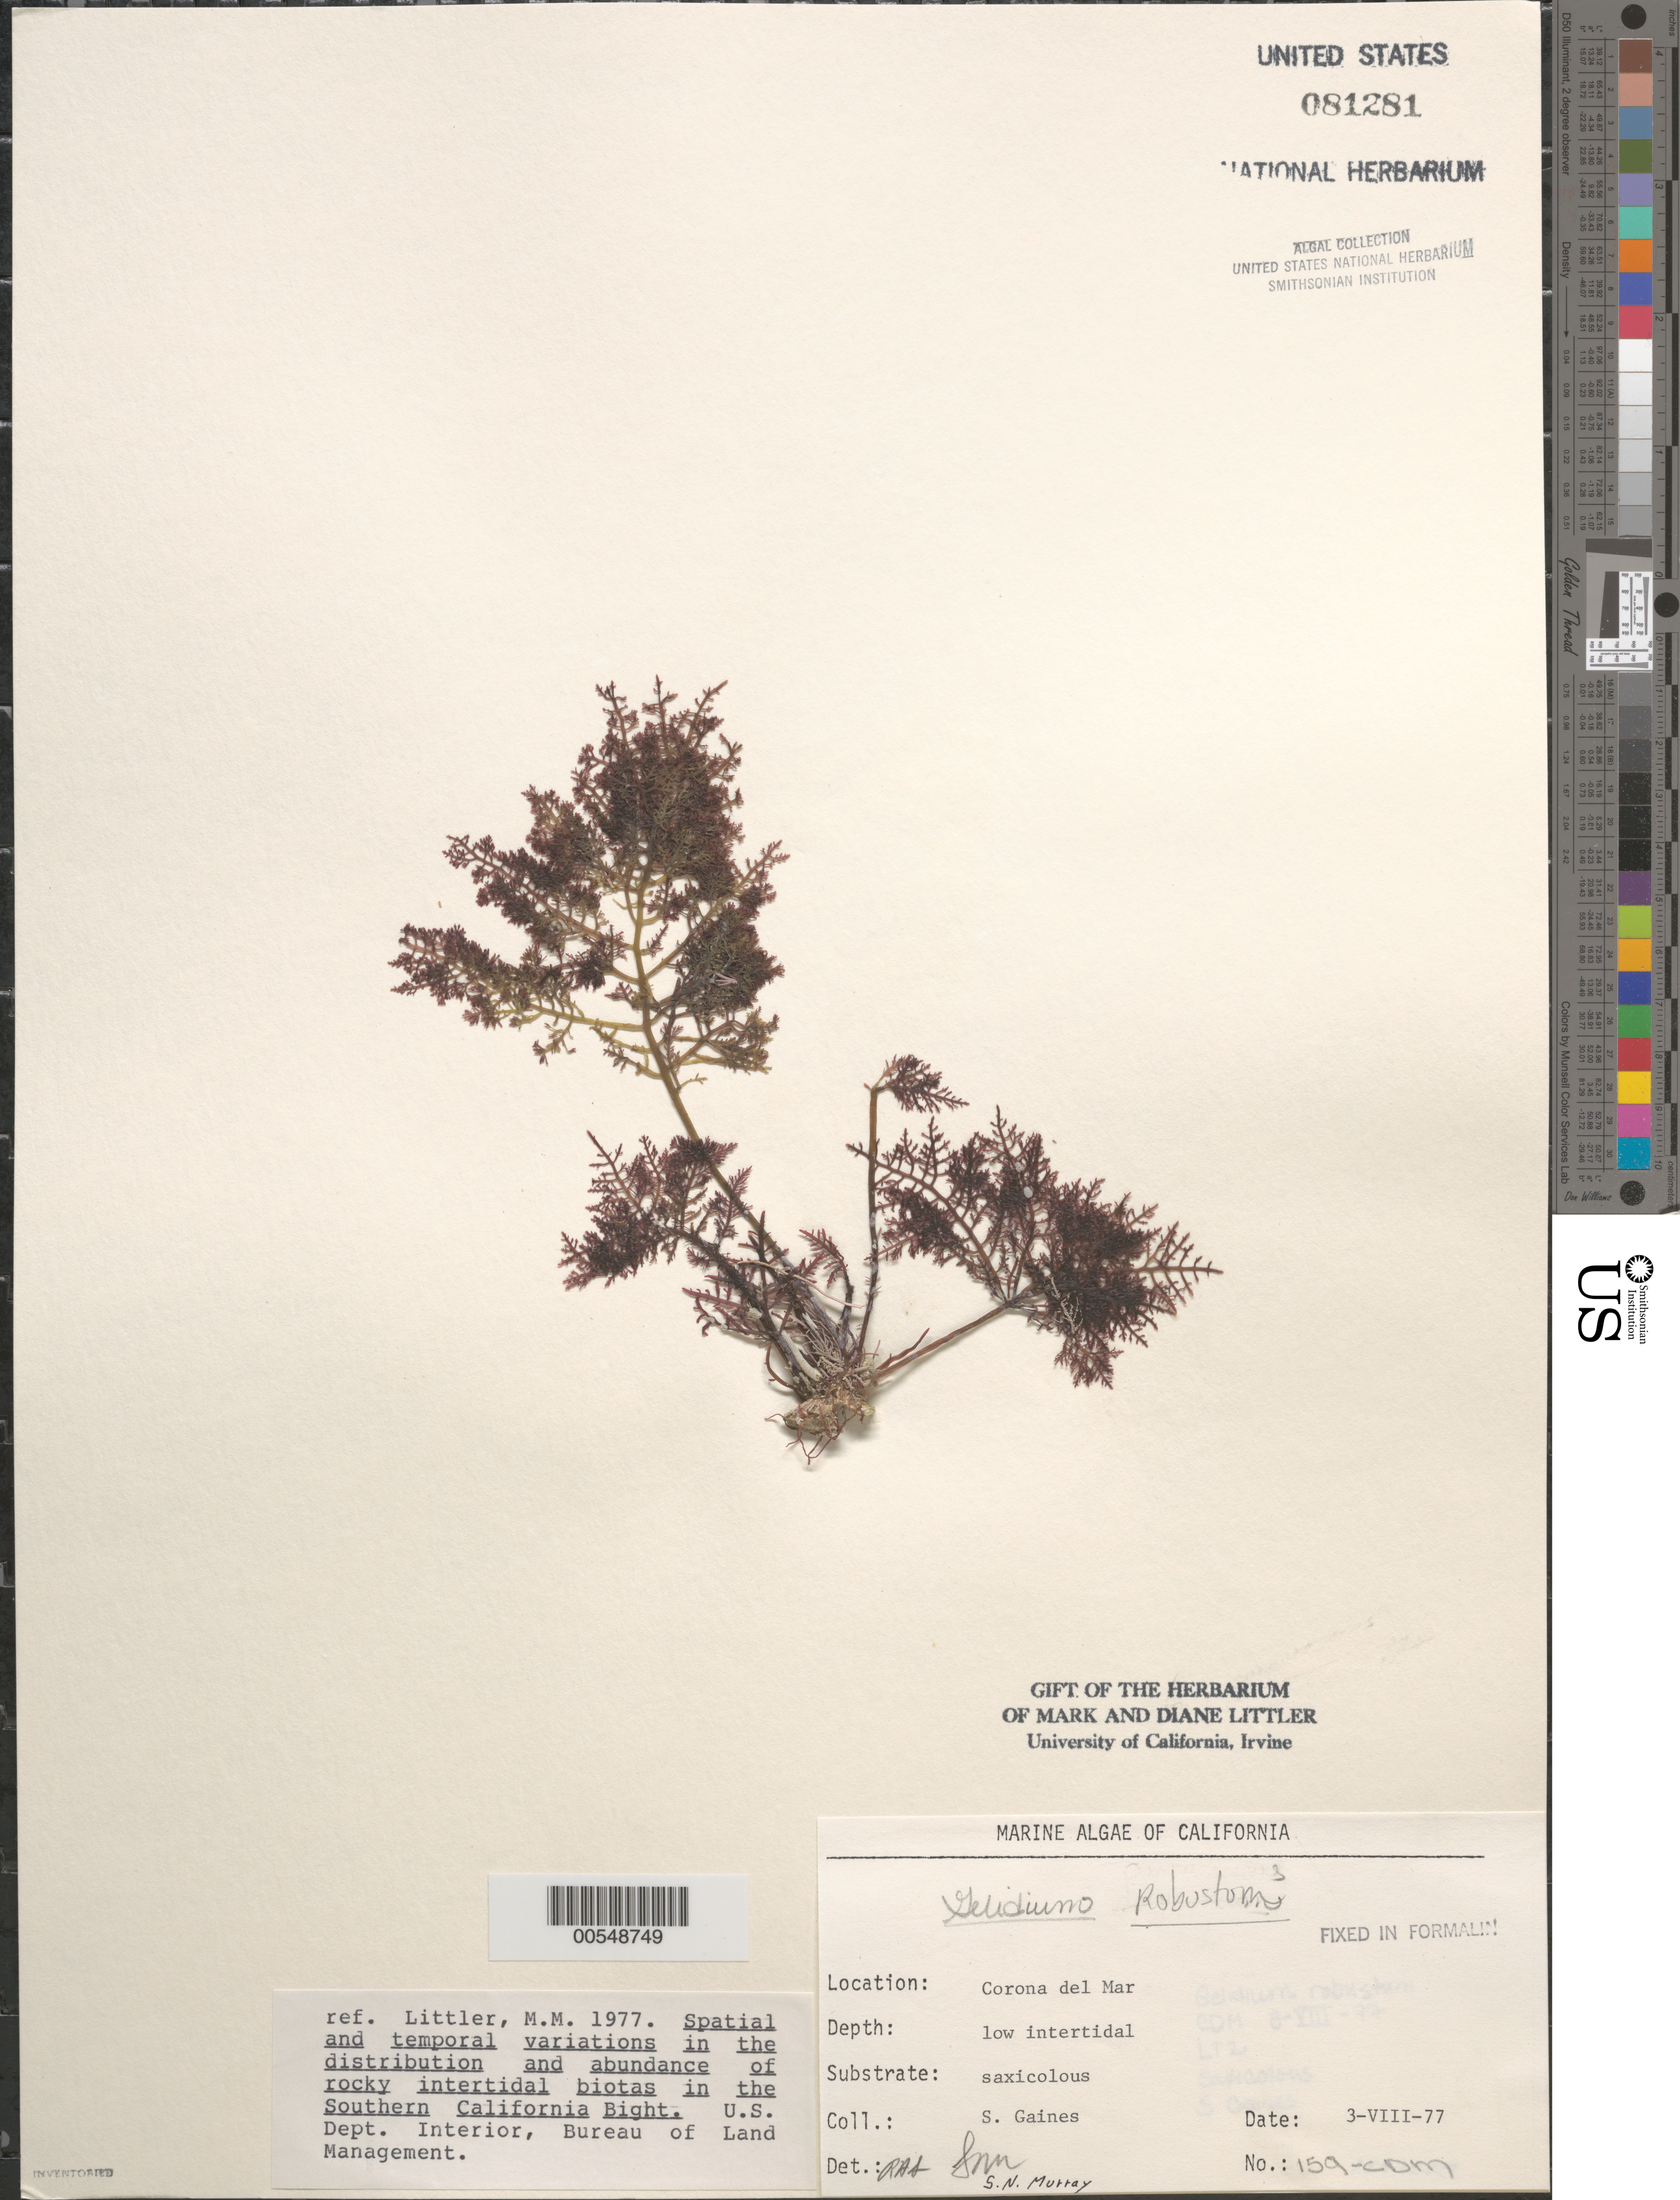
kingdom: Plantae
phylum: Rhodophyta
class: Florideophyceae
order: Gelidiales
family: Gelidiaceae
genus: Gelidium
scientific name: Gelidium robustum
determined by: Sims, Robert H.; Murray, S. N.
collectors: S. Gaines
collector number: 159-cdm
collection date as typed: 03 Aug 1977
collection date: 1977-08-03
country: United States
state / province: California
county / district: Orange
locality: Corona del Mar, mouth of Morning Canyon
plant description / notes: BLM-SOCALBIGHT Rocky Intertidal Survey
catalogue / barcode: US 81281